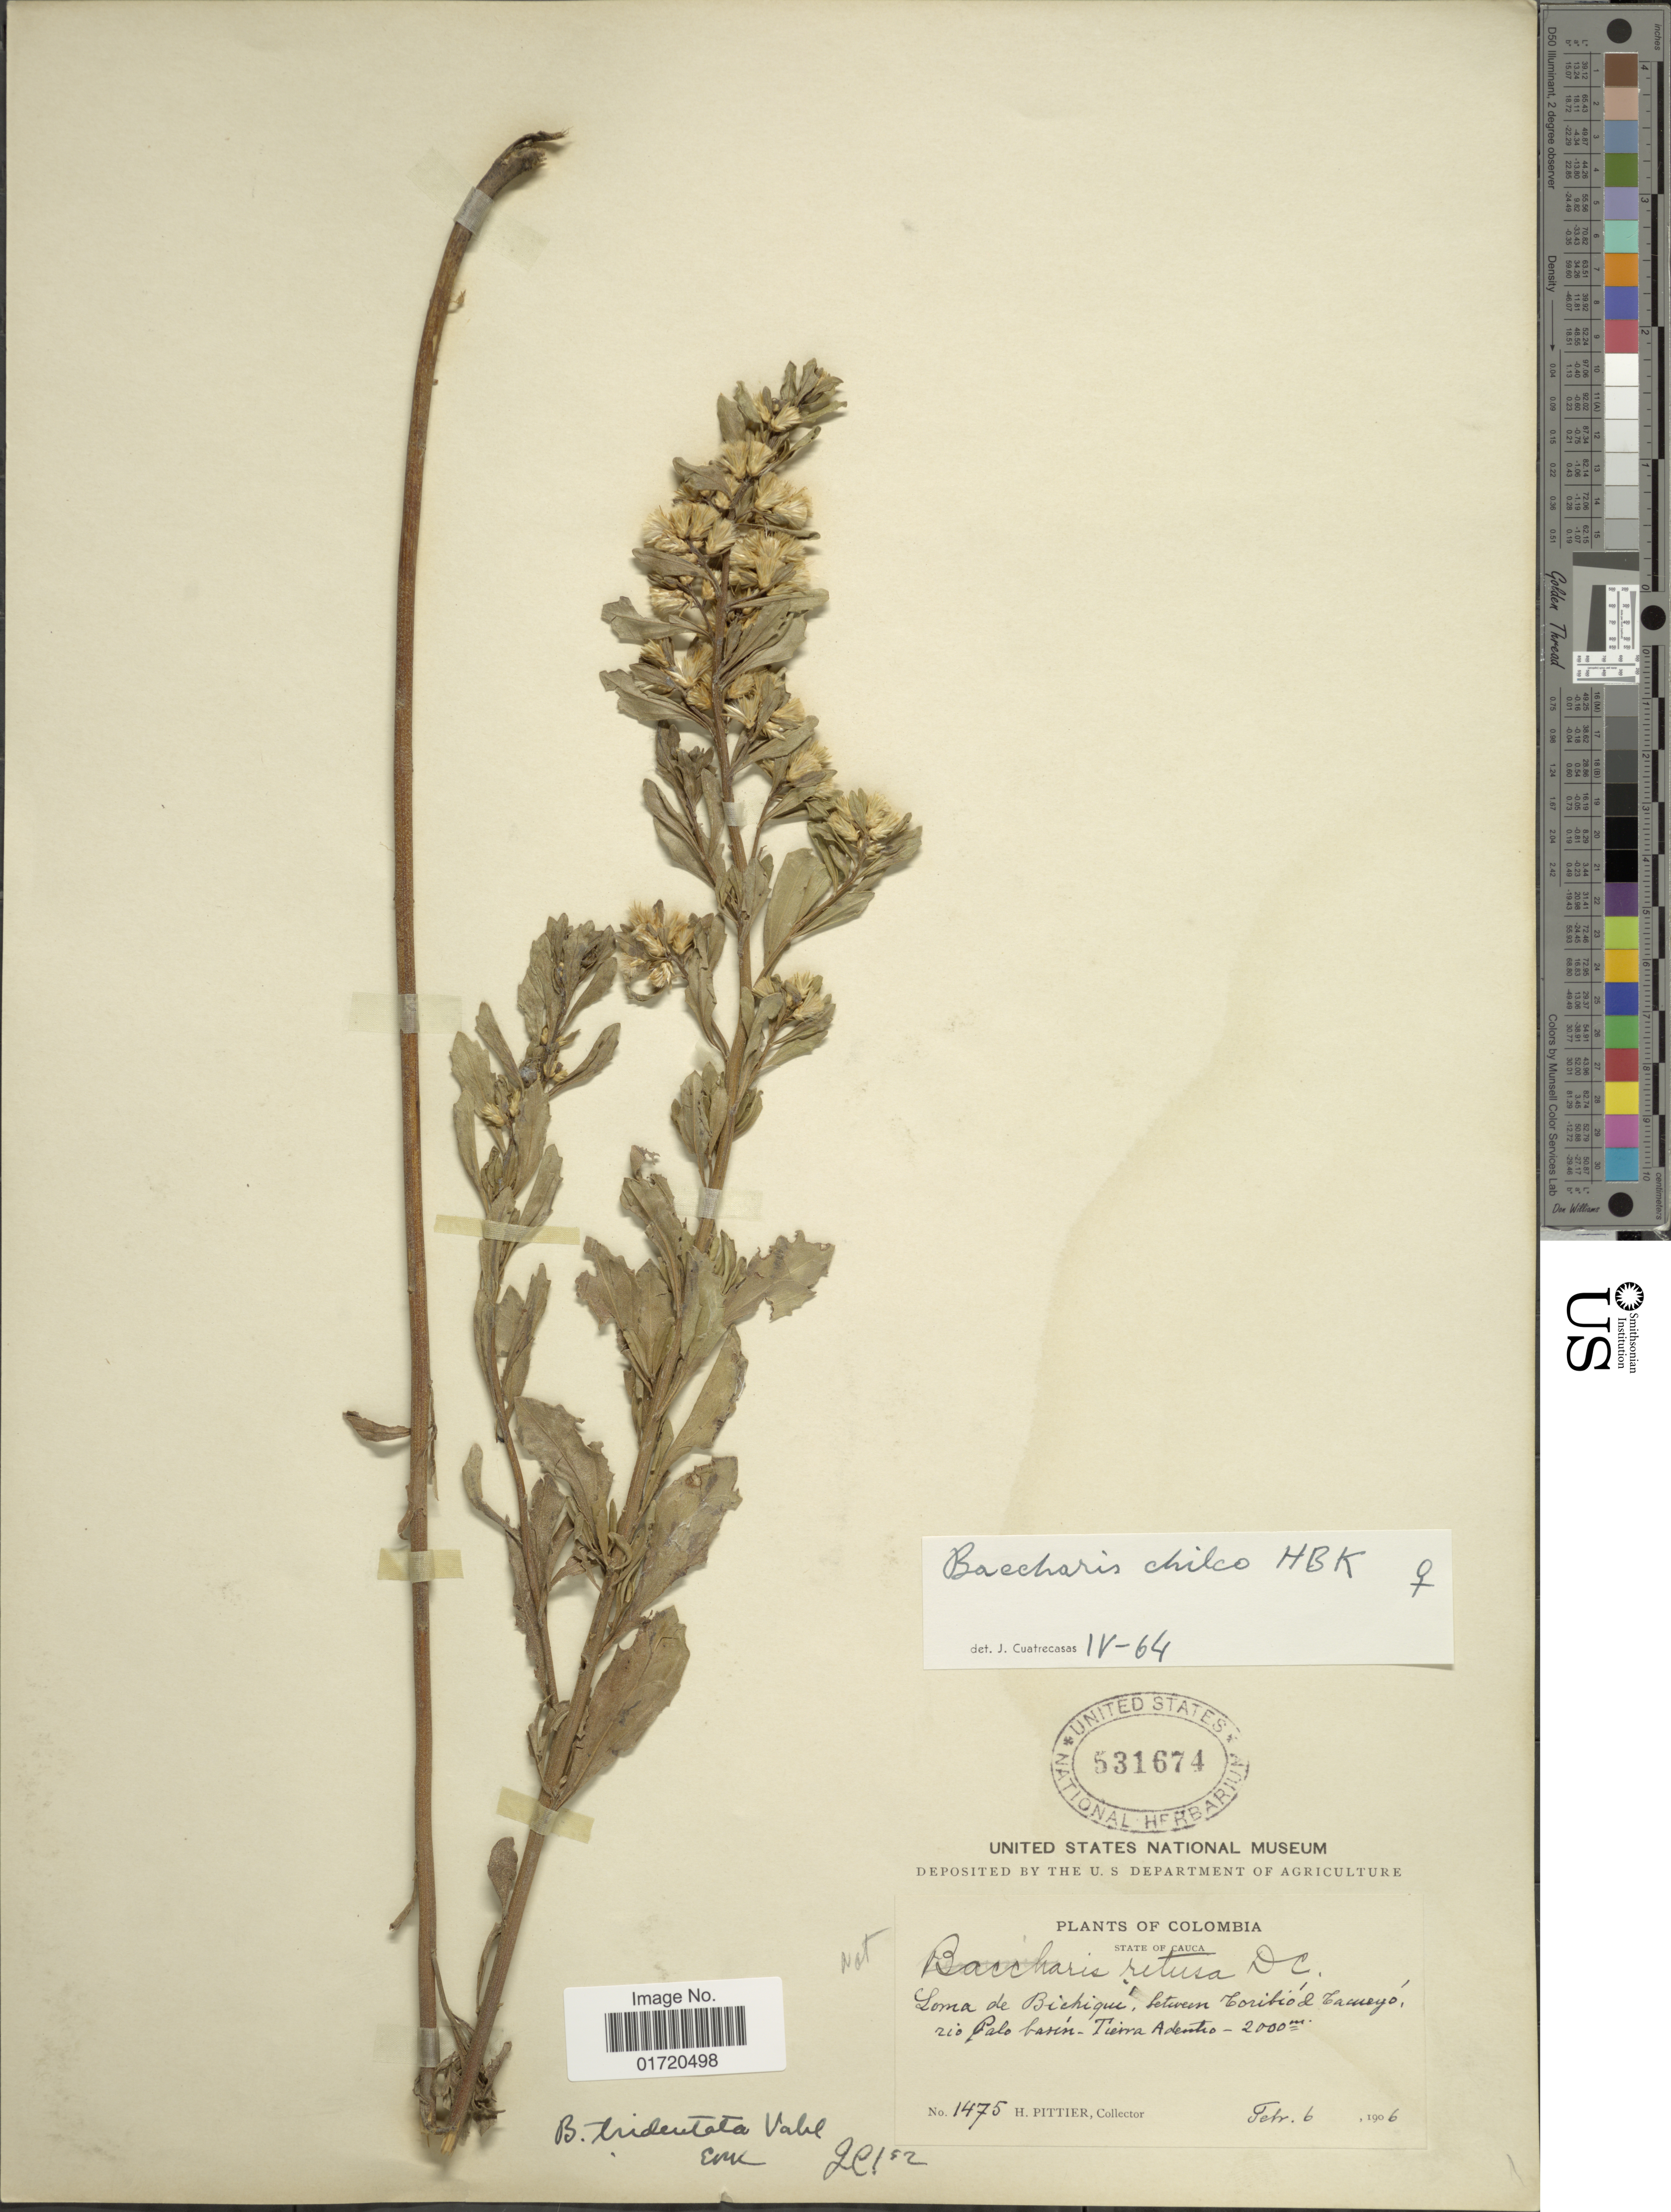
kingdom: Plantae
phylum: Tracheophyta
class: Magnoliopsida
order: Asterales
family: Asteraceae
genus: Baccharis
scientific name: Baccharis chilco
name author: Kunth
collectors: H. F. Pittier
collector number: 1475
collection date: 1906-02-06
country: Colombia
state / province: Cauca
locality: Loma de Bichique, between Toribio and Tacueyó, rio Palo basin-Tierra Adentro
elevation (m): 2000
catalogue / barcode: US 531674